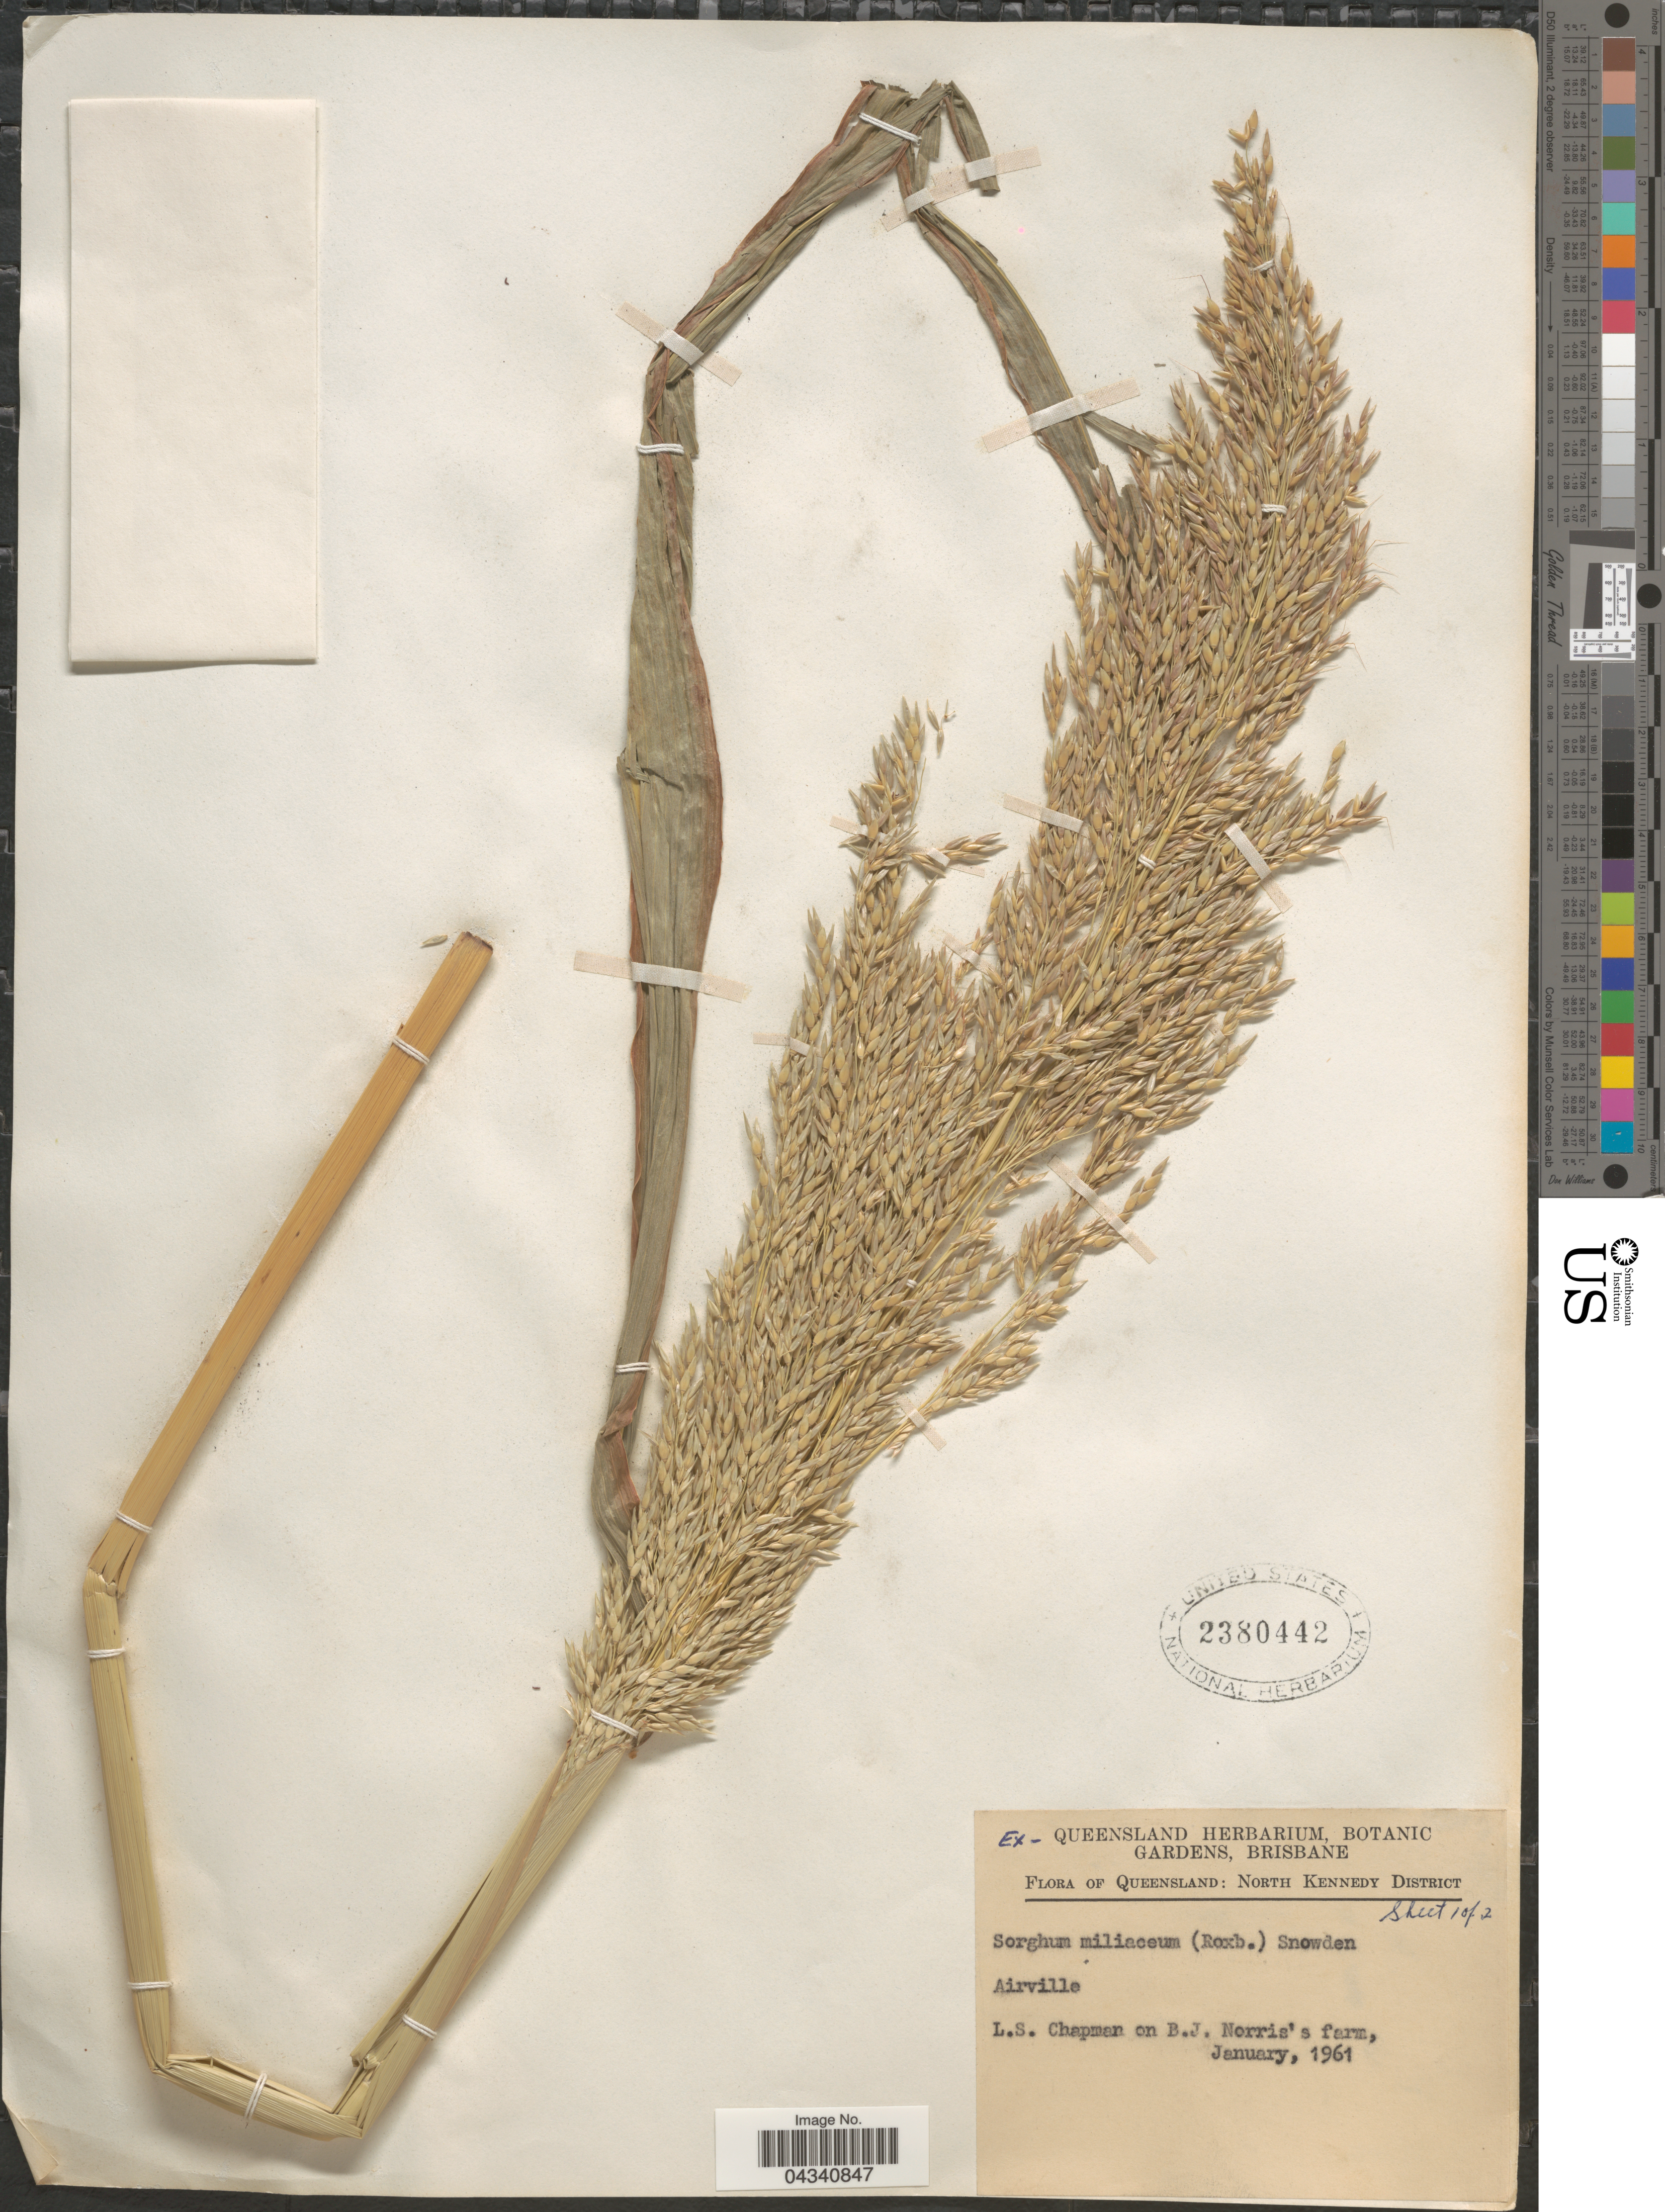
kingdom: Plantae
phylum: Tracheophyta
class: Liliopsida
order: Poales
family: Poaceae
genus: Sorghum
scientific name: Sorghum halepense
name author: (L.) Pers.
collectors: L. Chapman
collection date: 1961-01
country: Australia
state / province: Queensland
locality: North Kennedy District. On B. J. Norris's farm.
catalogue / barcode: US 2380442